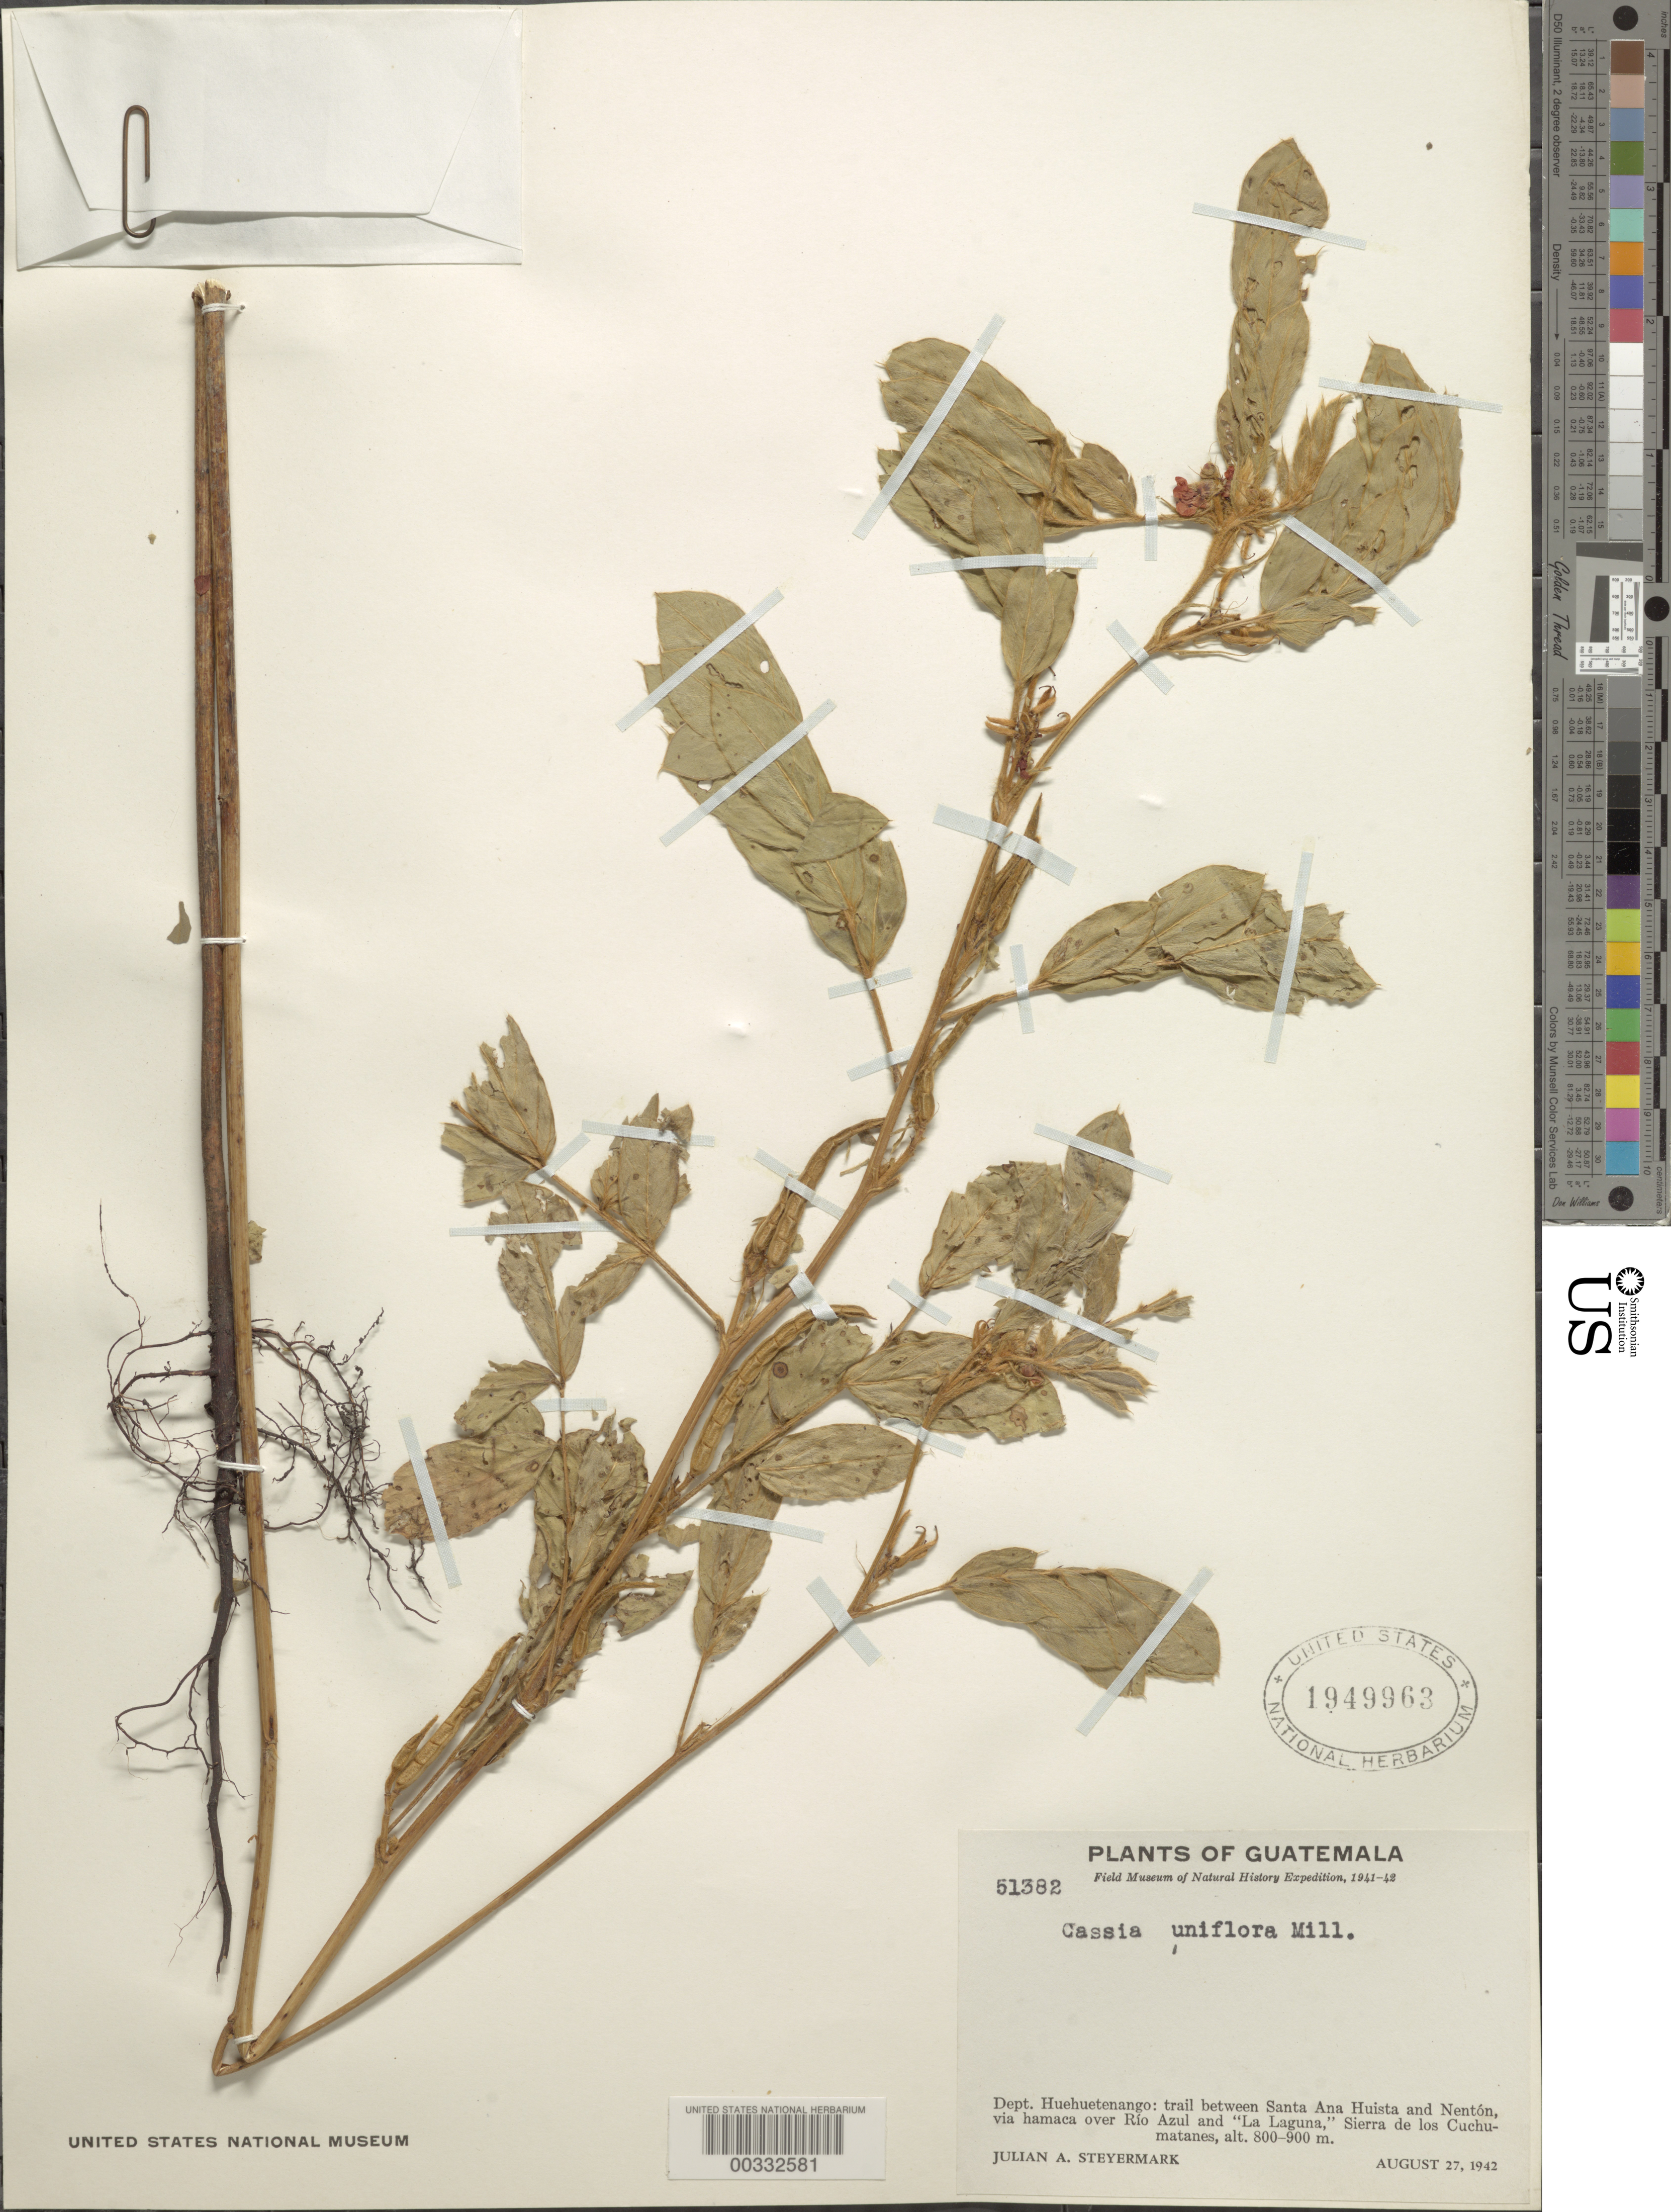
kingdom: Plantae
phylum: Tracheophyta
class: Magnoliopsida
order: Fabales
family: Fabaceae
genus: Senna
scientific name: Senna uniflora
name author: (Mill.) H.S. Irwin & Barneby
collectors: J. Steyermark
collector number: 51382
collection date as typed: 27 Aug 1942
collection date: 1942-08-27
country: Guatemala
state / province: Huehuetenango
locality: Trail between Santa Ana Huista and Neuton via Hamaca over Rio Azul and "La Laguna", Sierra de las Cuchumatanes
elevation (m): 800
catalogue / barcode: US 1949963